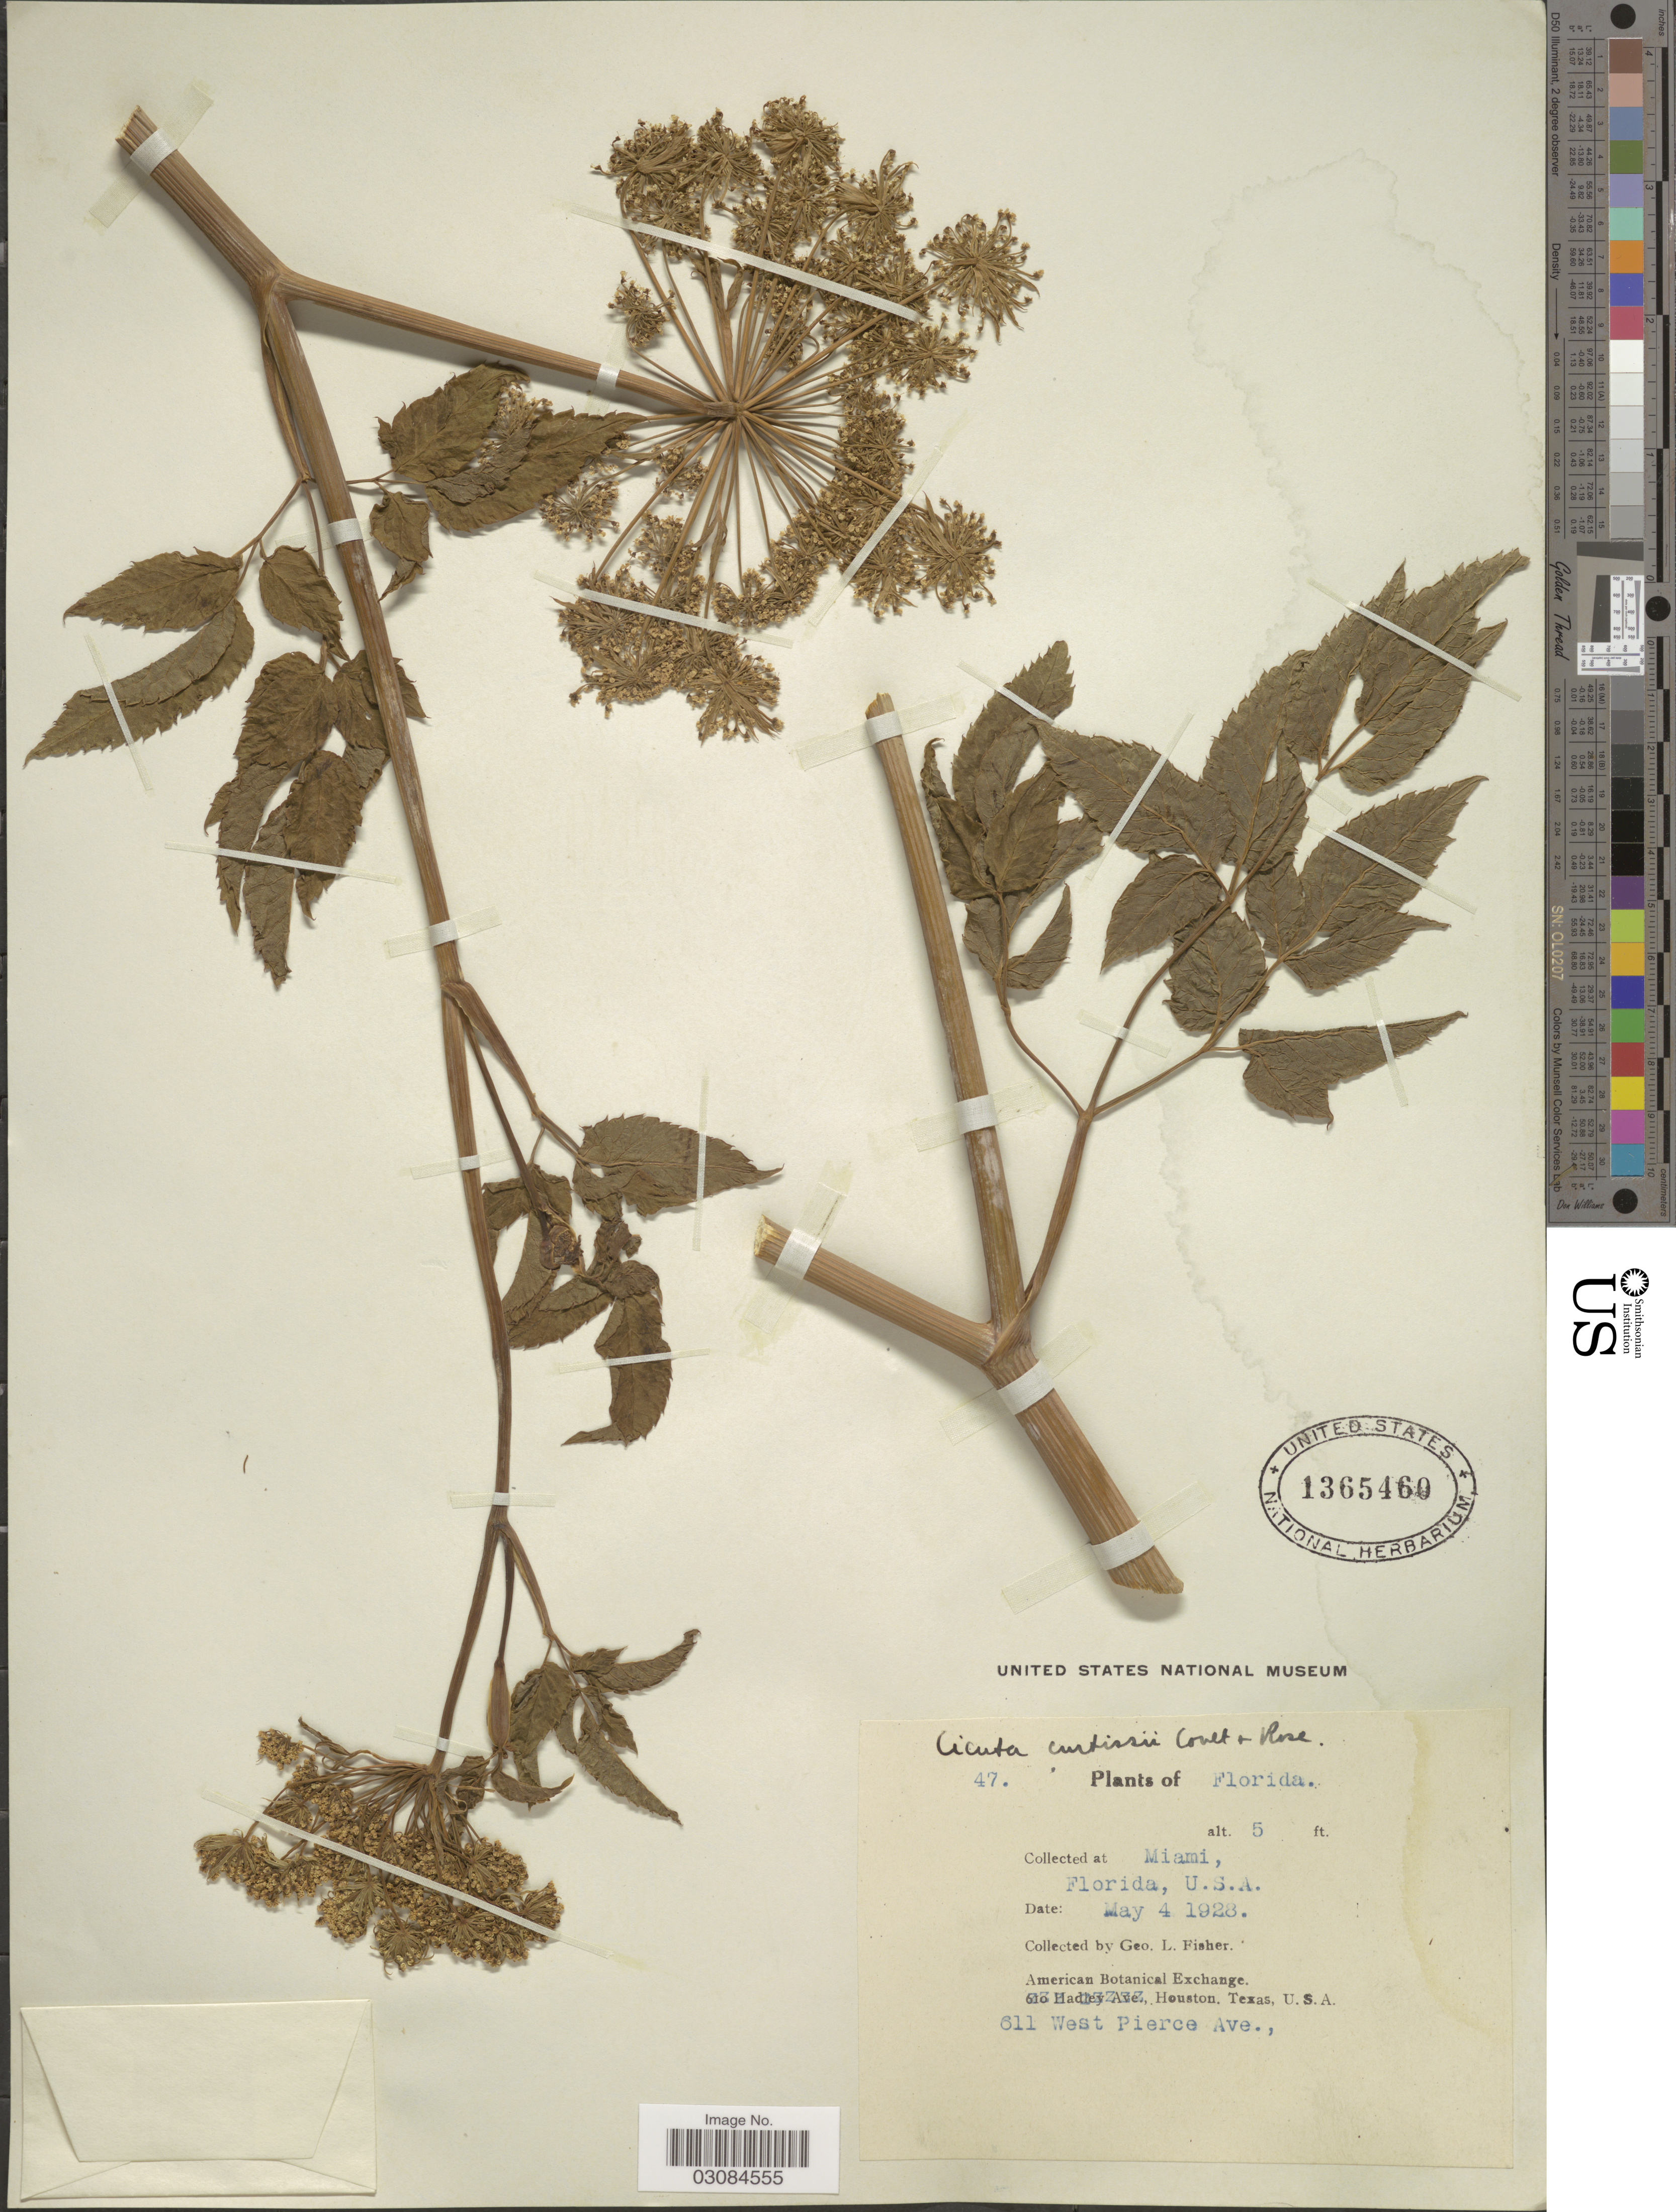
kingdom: Plantae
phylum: Tracheophyta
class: Magnoliopsida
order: Apiales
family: Apiaceae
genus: Cicuta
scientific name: Cicuta mexicana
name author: J.M. Coult. & Rose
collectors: G. L. Fisher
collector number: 47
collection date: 1928-05-04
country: United States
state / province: Florida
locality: Miami.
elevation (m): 2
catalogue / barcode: US 1365460